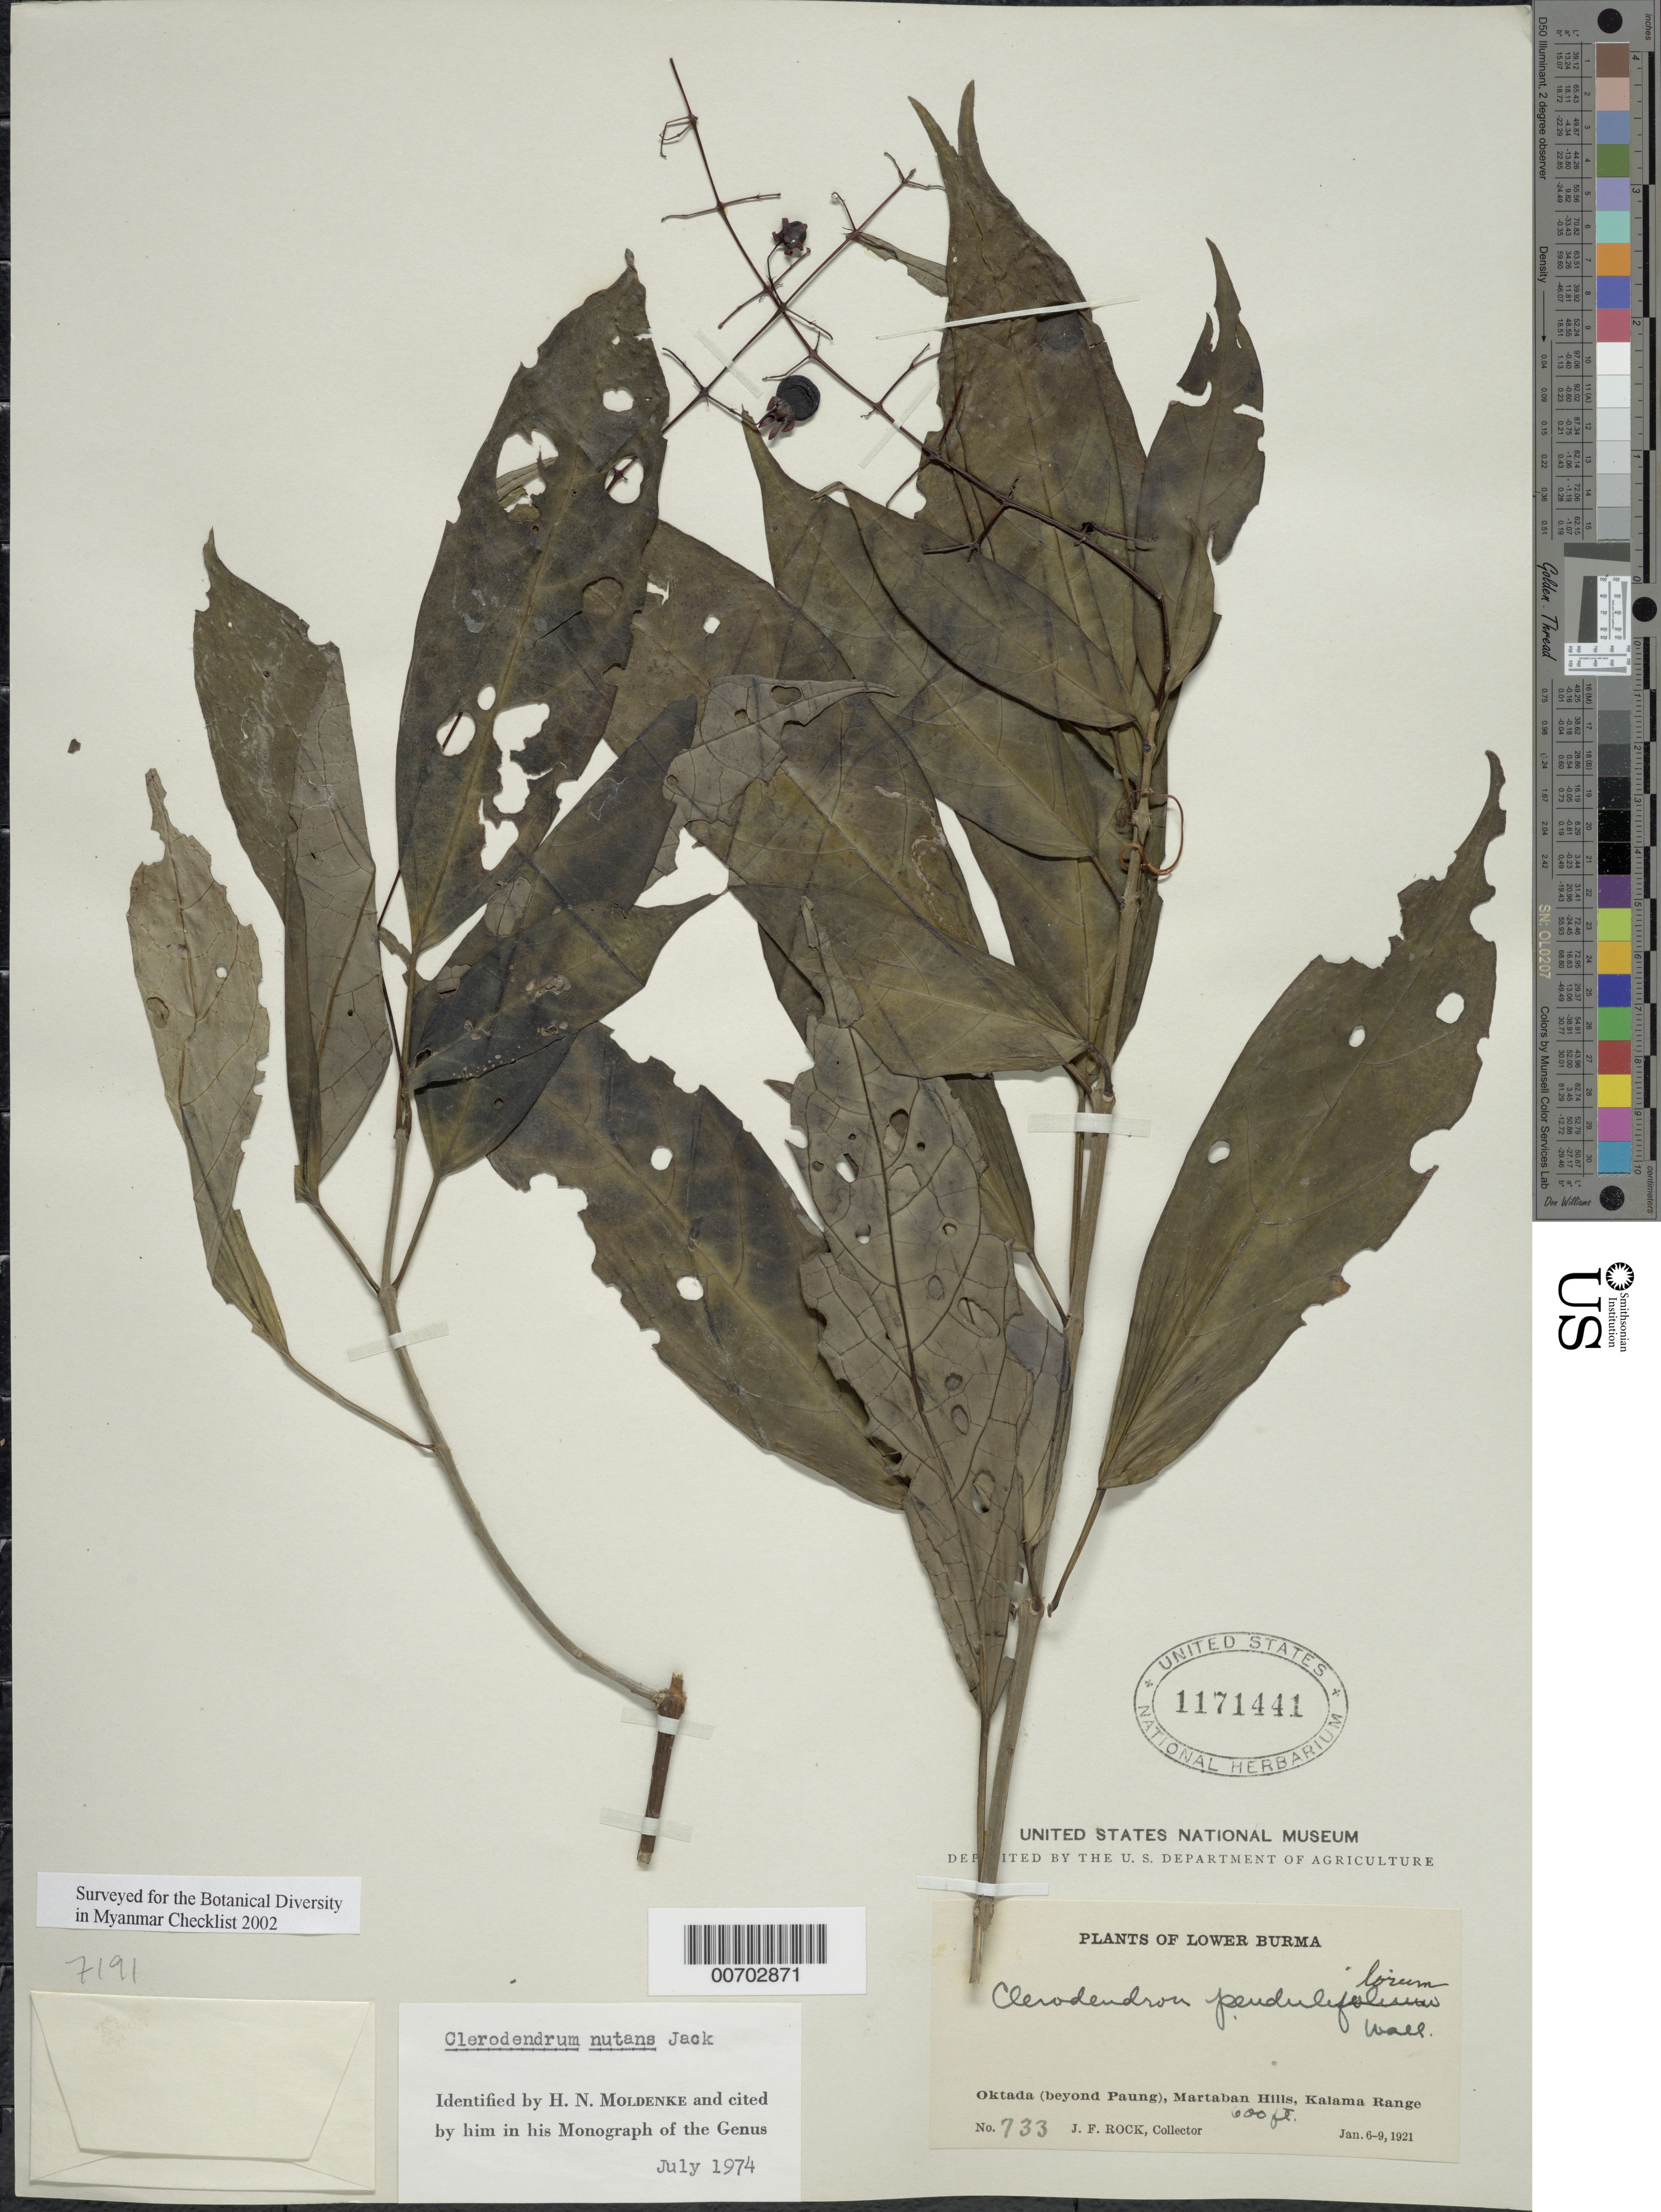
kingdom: Plantae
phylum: Tracheophyta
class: Magnoliopsida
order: Lamiales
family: Lamiaceae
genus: Clerodendrum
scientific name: Clerodendrum nutans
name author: Wall. ex Jack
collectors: J. F. Rock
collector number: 733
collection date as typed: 06 Jan 1921 to 09 Jan 1921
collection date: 1921-01-06/1921-01-09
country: Myanmar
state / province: Arakan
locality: Rakhine, Oktada (beyond Paung) Martaban Hills, Kalama Range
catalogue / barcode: US 1171441